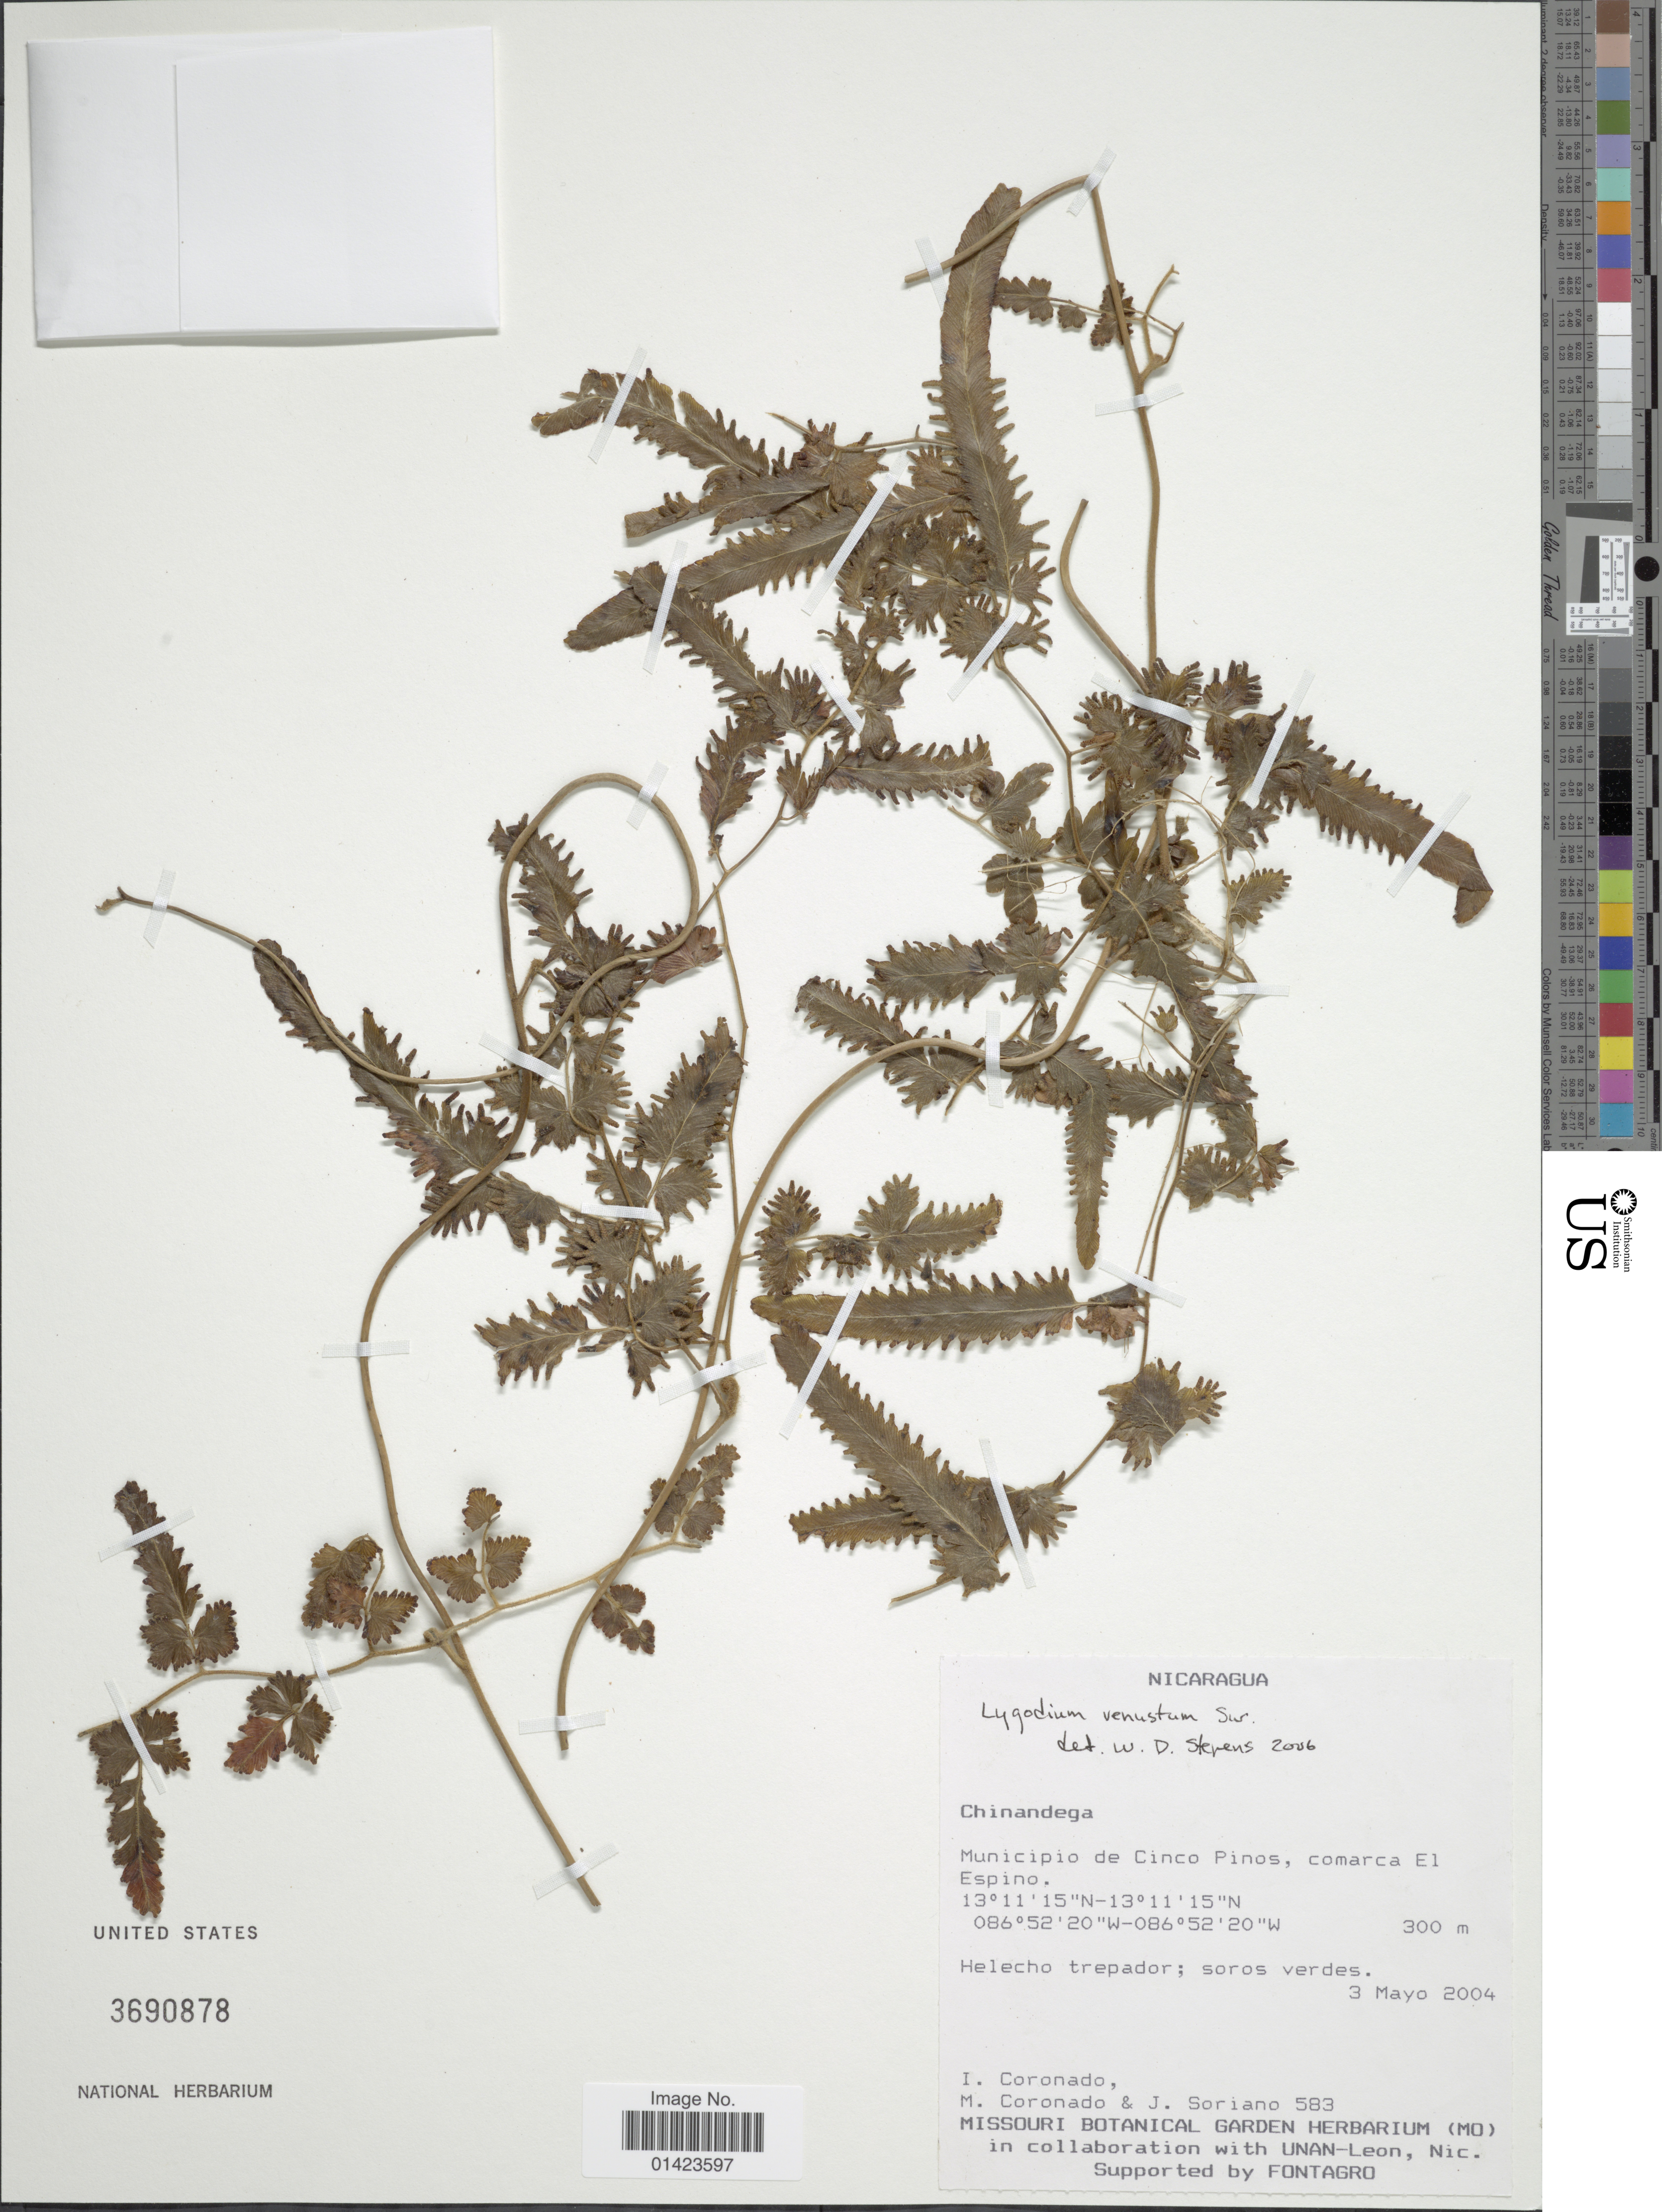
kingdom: Plantae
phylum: Tracheophyta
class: Polypodiopsida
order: Schizaeales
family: Lygodiaceae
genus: Lygodium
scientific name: Lygodium venustum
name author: Sw.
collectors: I. Coronado, M. Coronado & J. Soriano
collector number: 583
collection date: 2004-05-03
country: Nicaragua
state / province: Chinandega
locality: Chinandega, Municipio de Cinco Pinos, comarca El Espino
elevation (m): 300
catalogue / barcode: US 3690878